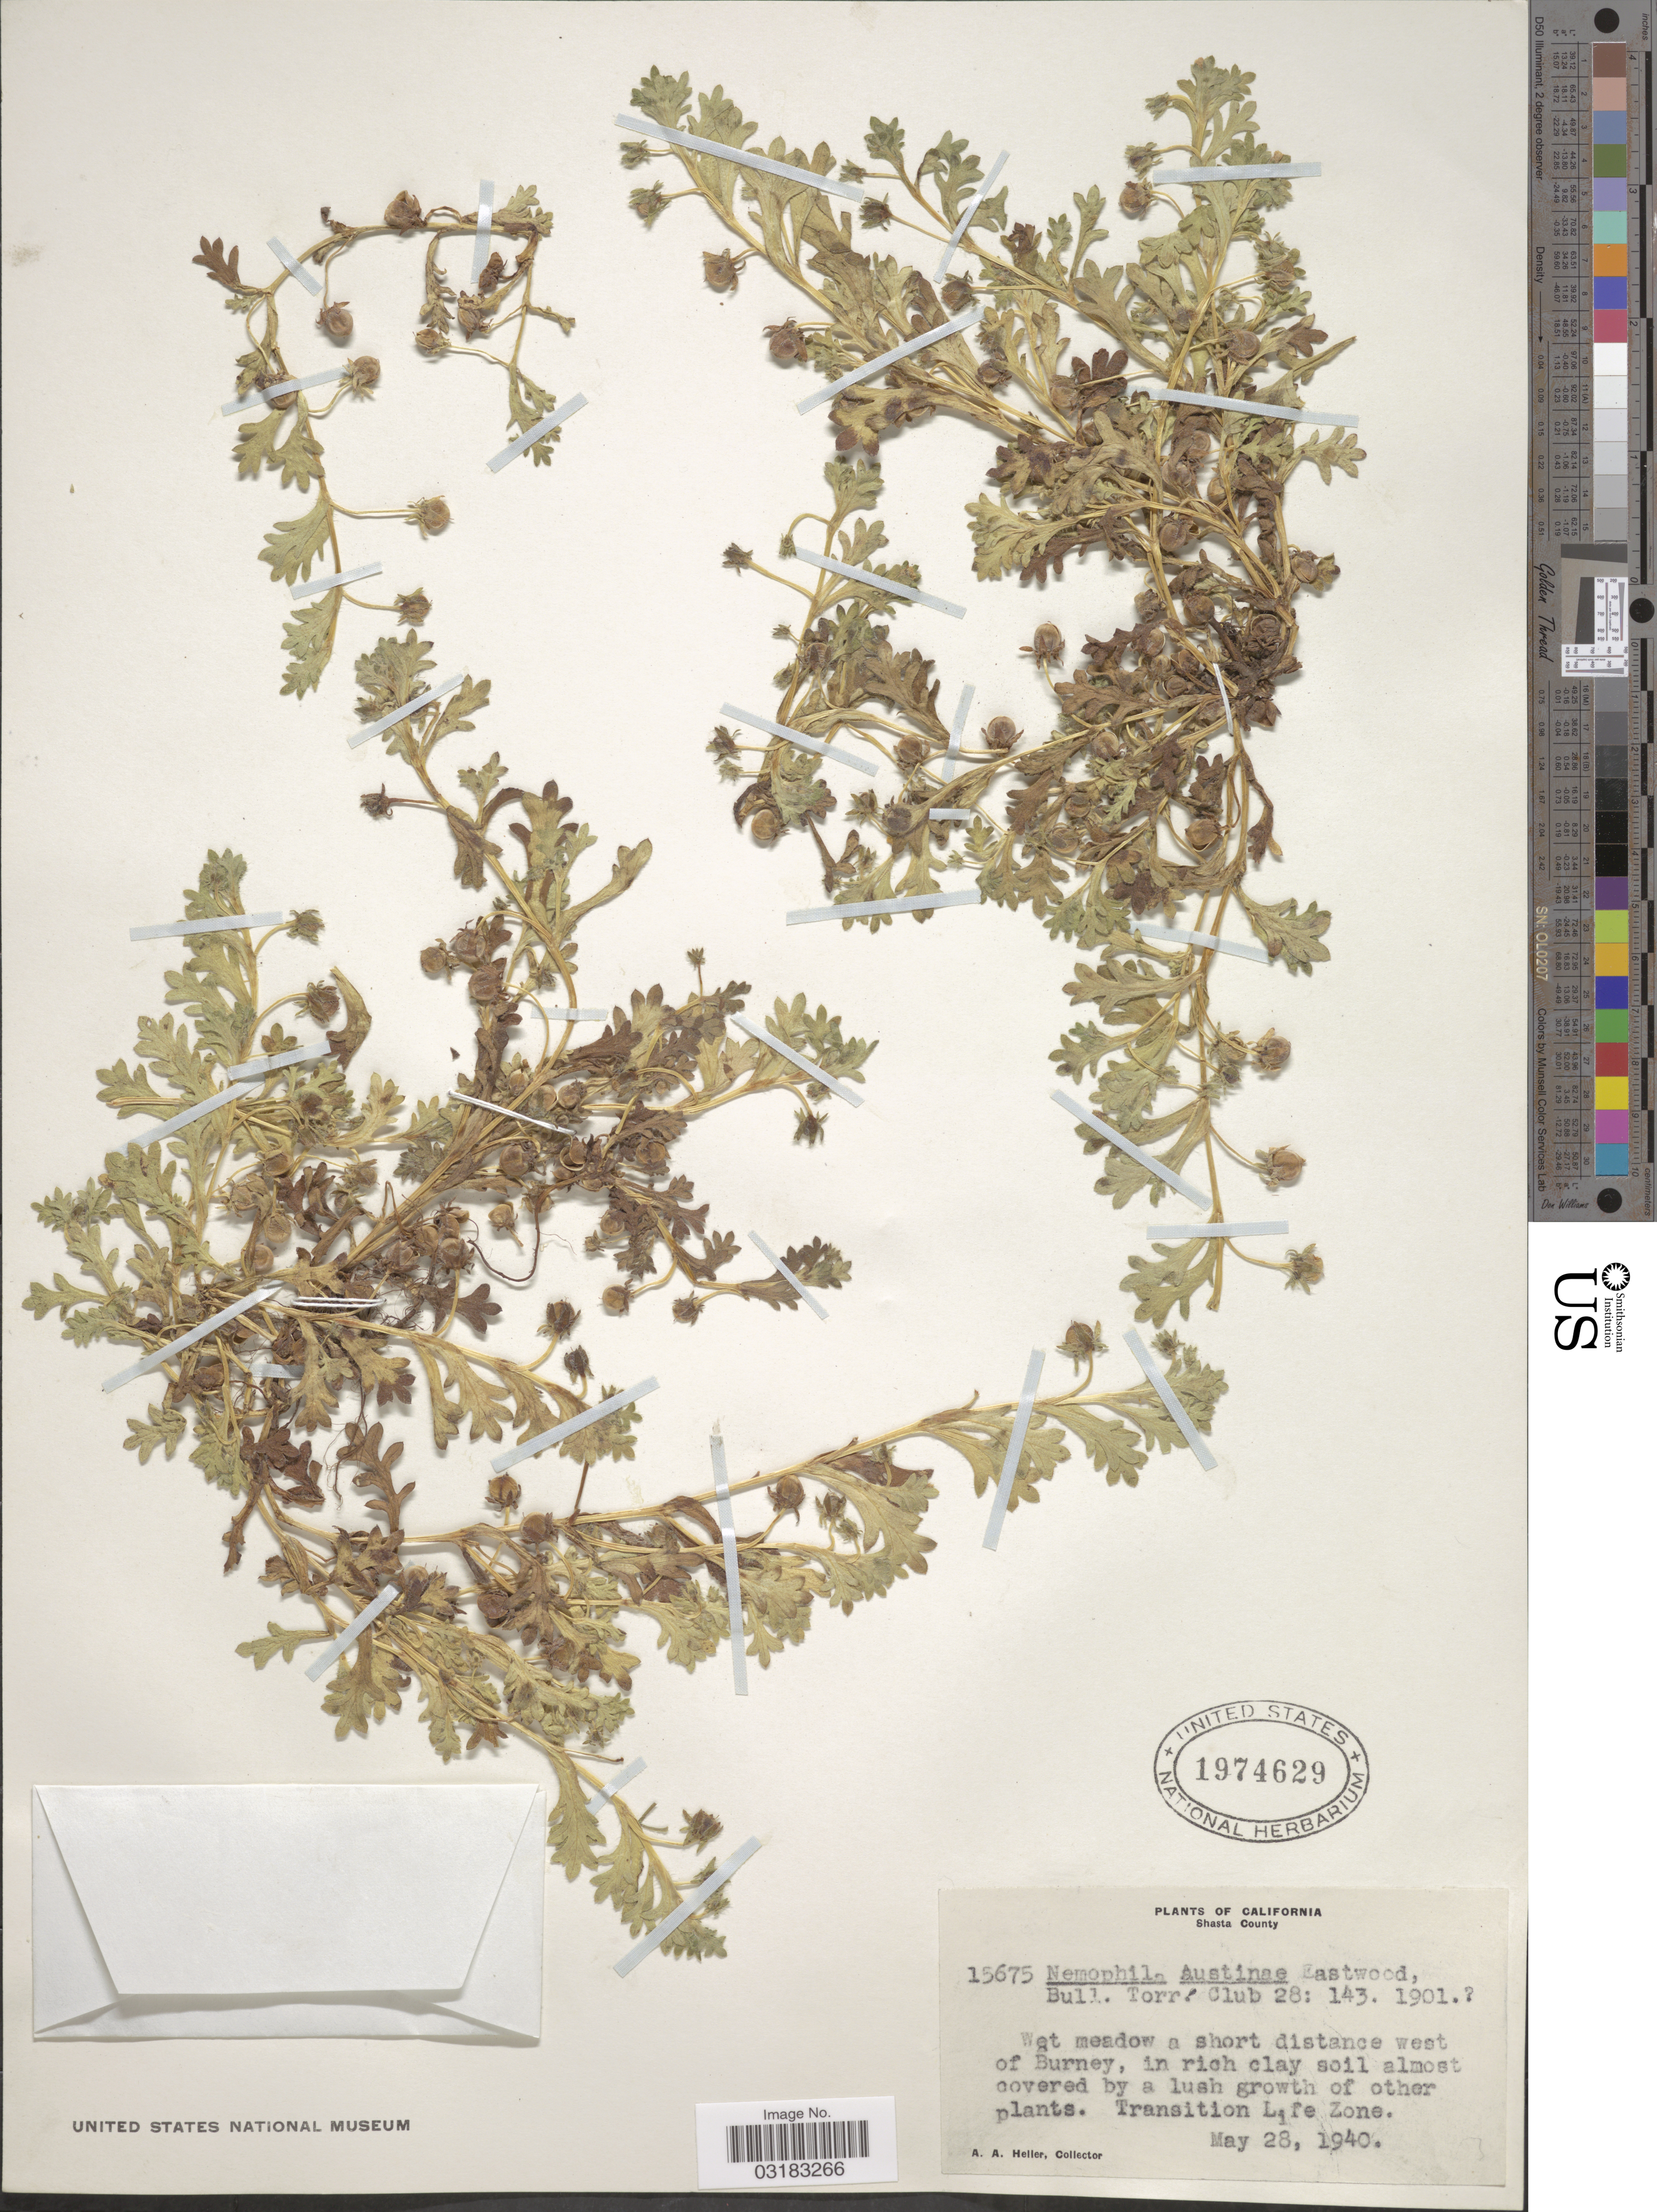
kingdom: Plantae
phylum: Tracheophyta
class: Magnoliopsida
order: Boraginales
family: Hydrophyllaceae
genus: Nemophila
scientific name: Nemophila austiniae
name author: Eastw.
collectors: A. A. Heller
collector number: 15675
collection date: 1940-05-28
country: United States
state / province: California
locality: Wet meadow a short distance west of Burney. Transition Life Zone.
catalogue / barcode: US 1974629